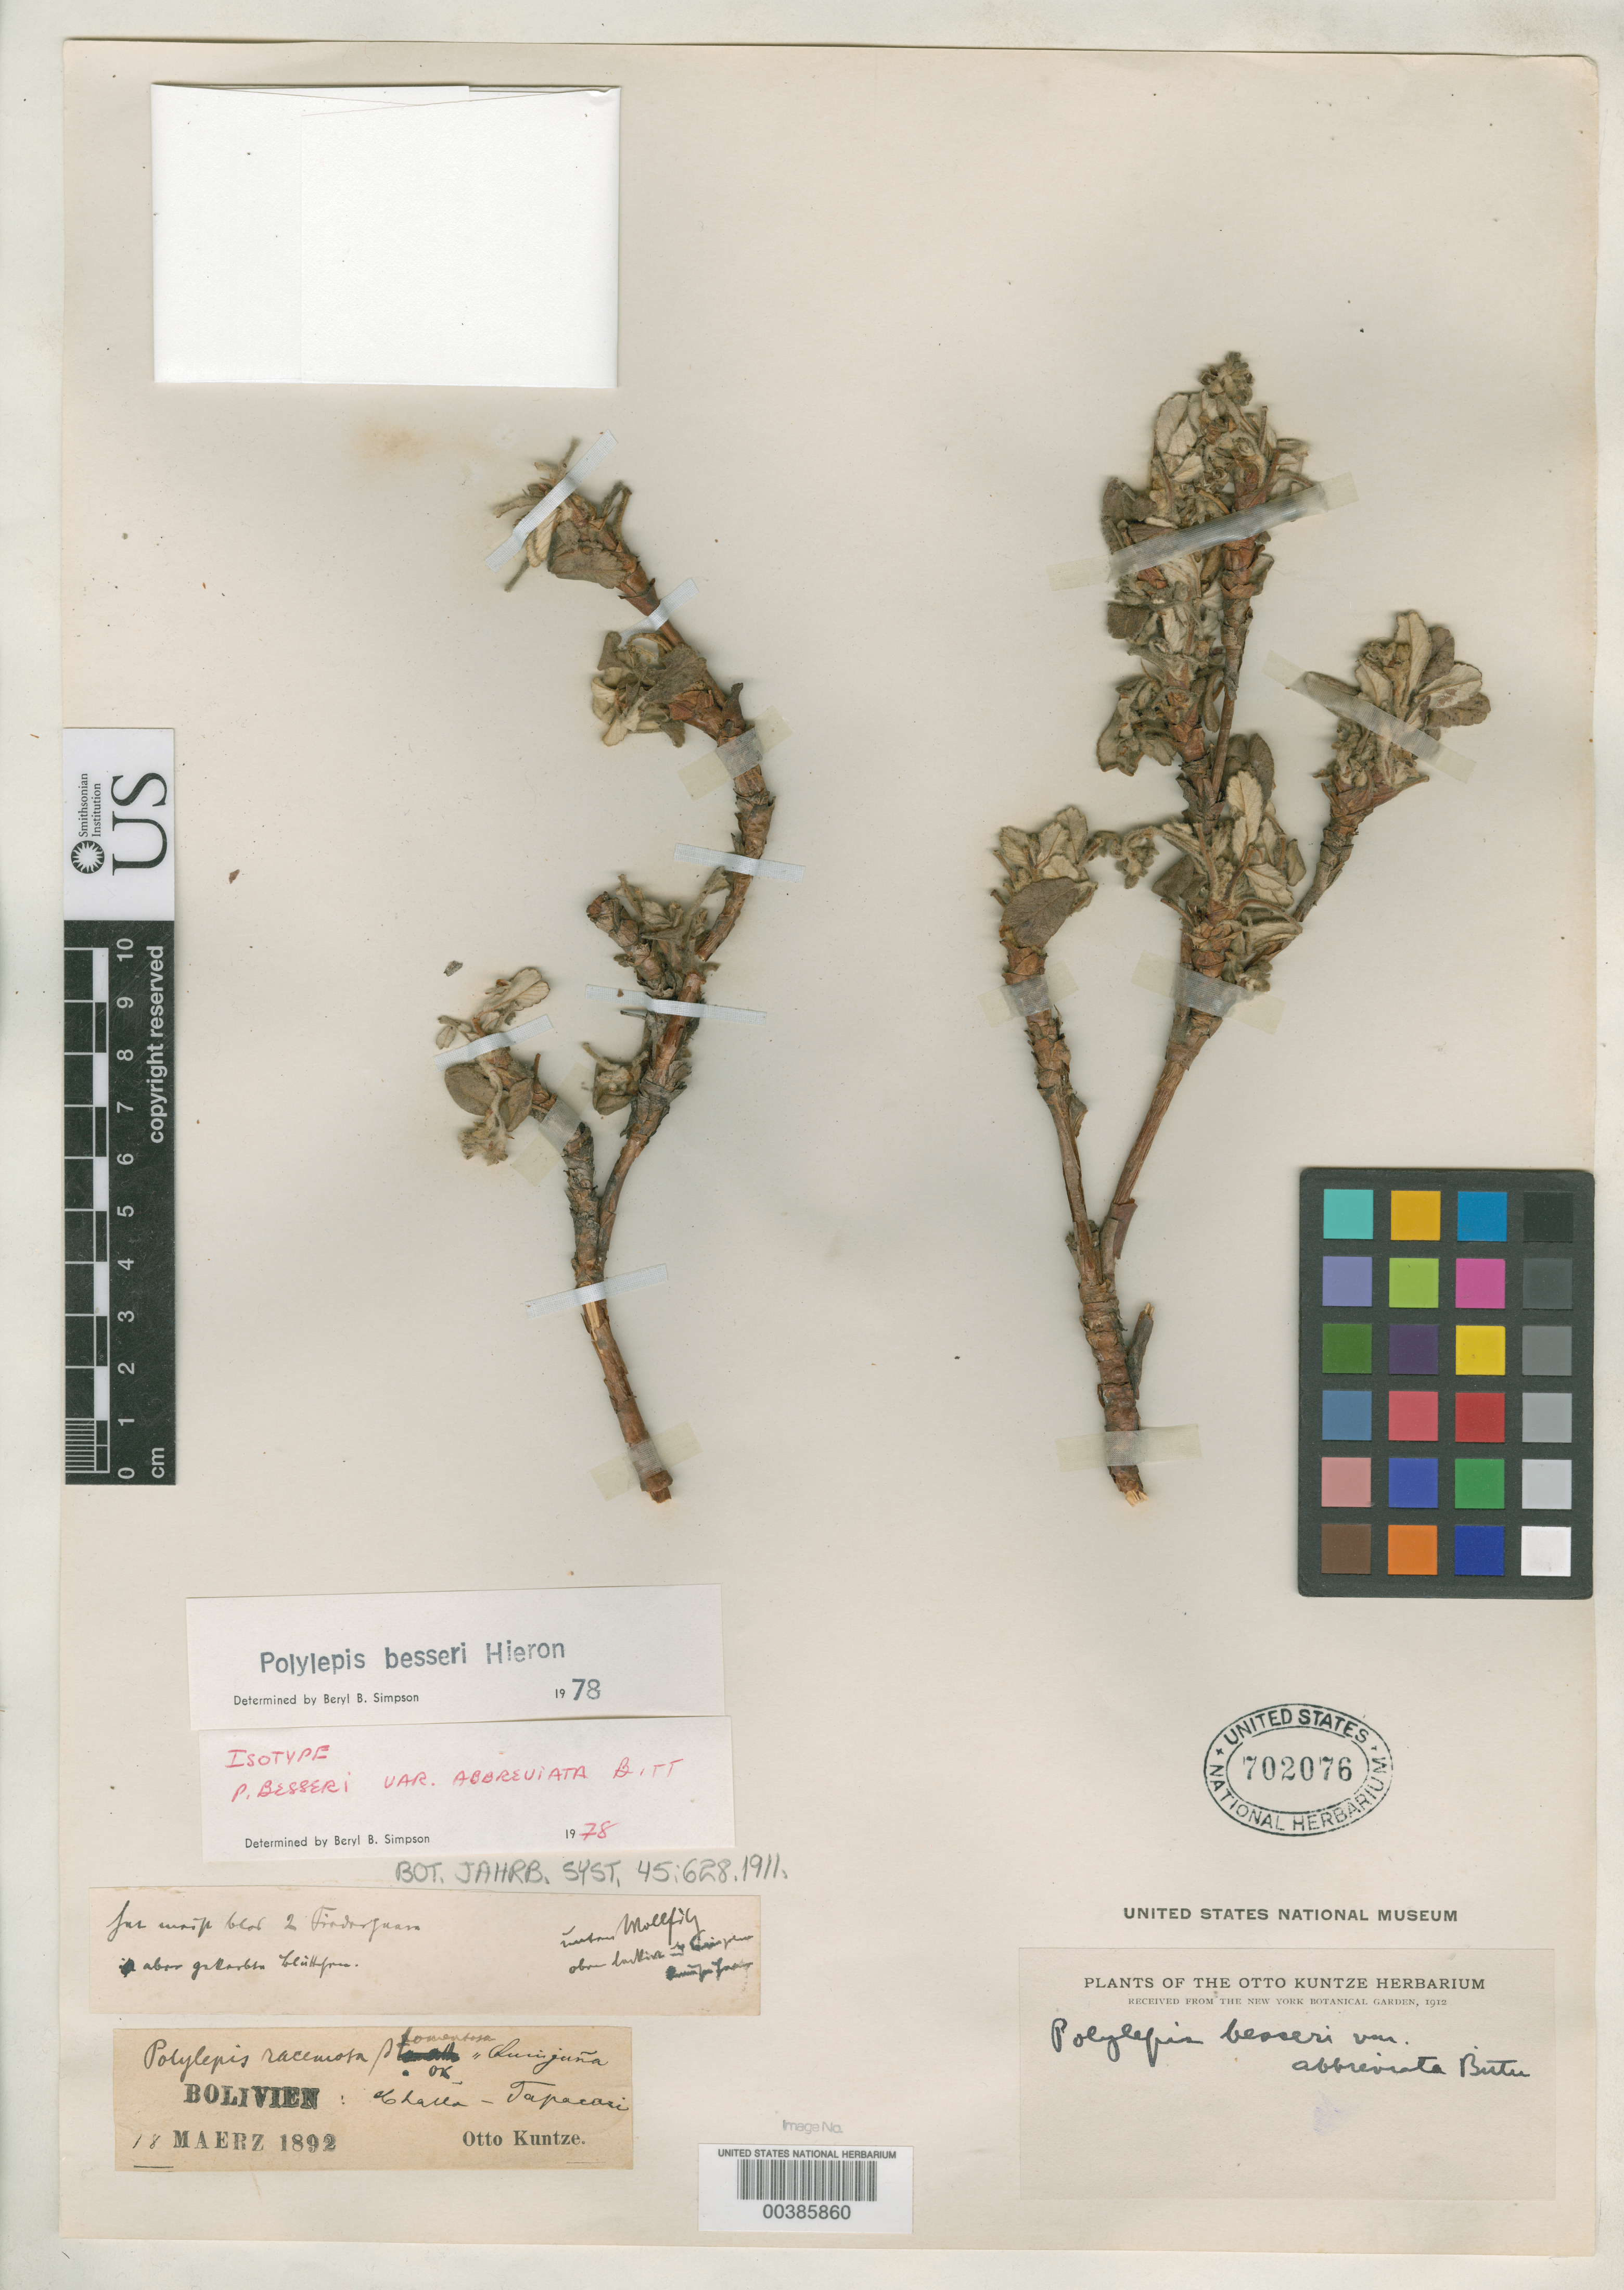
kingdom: Plantae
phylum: Tracheophyta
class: Magnoliopsida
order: Rosales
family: Rosaceae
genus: Polylepis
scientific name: Polylepis besseri var. abbreviata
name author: Bitter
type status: Isotype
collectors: C.E.O. Kuntze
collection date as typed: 18 Mar 1892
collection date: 1892-03-18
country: Bolivia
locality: Chaea - Tapacari.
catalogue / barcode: US 702076